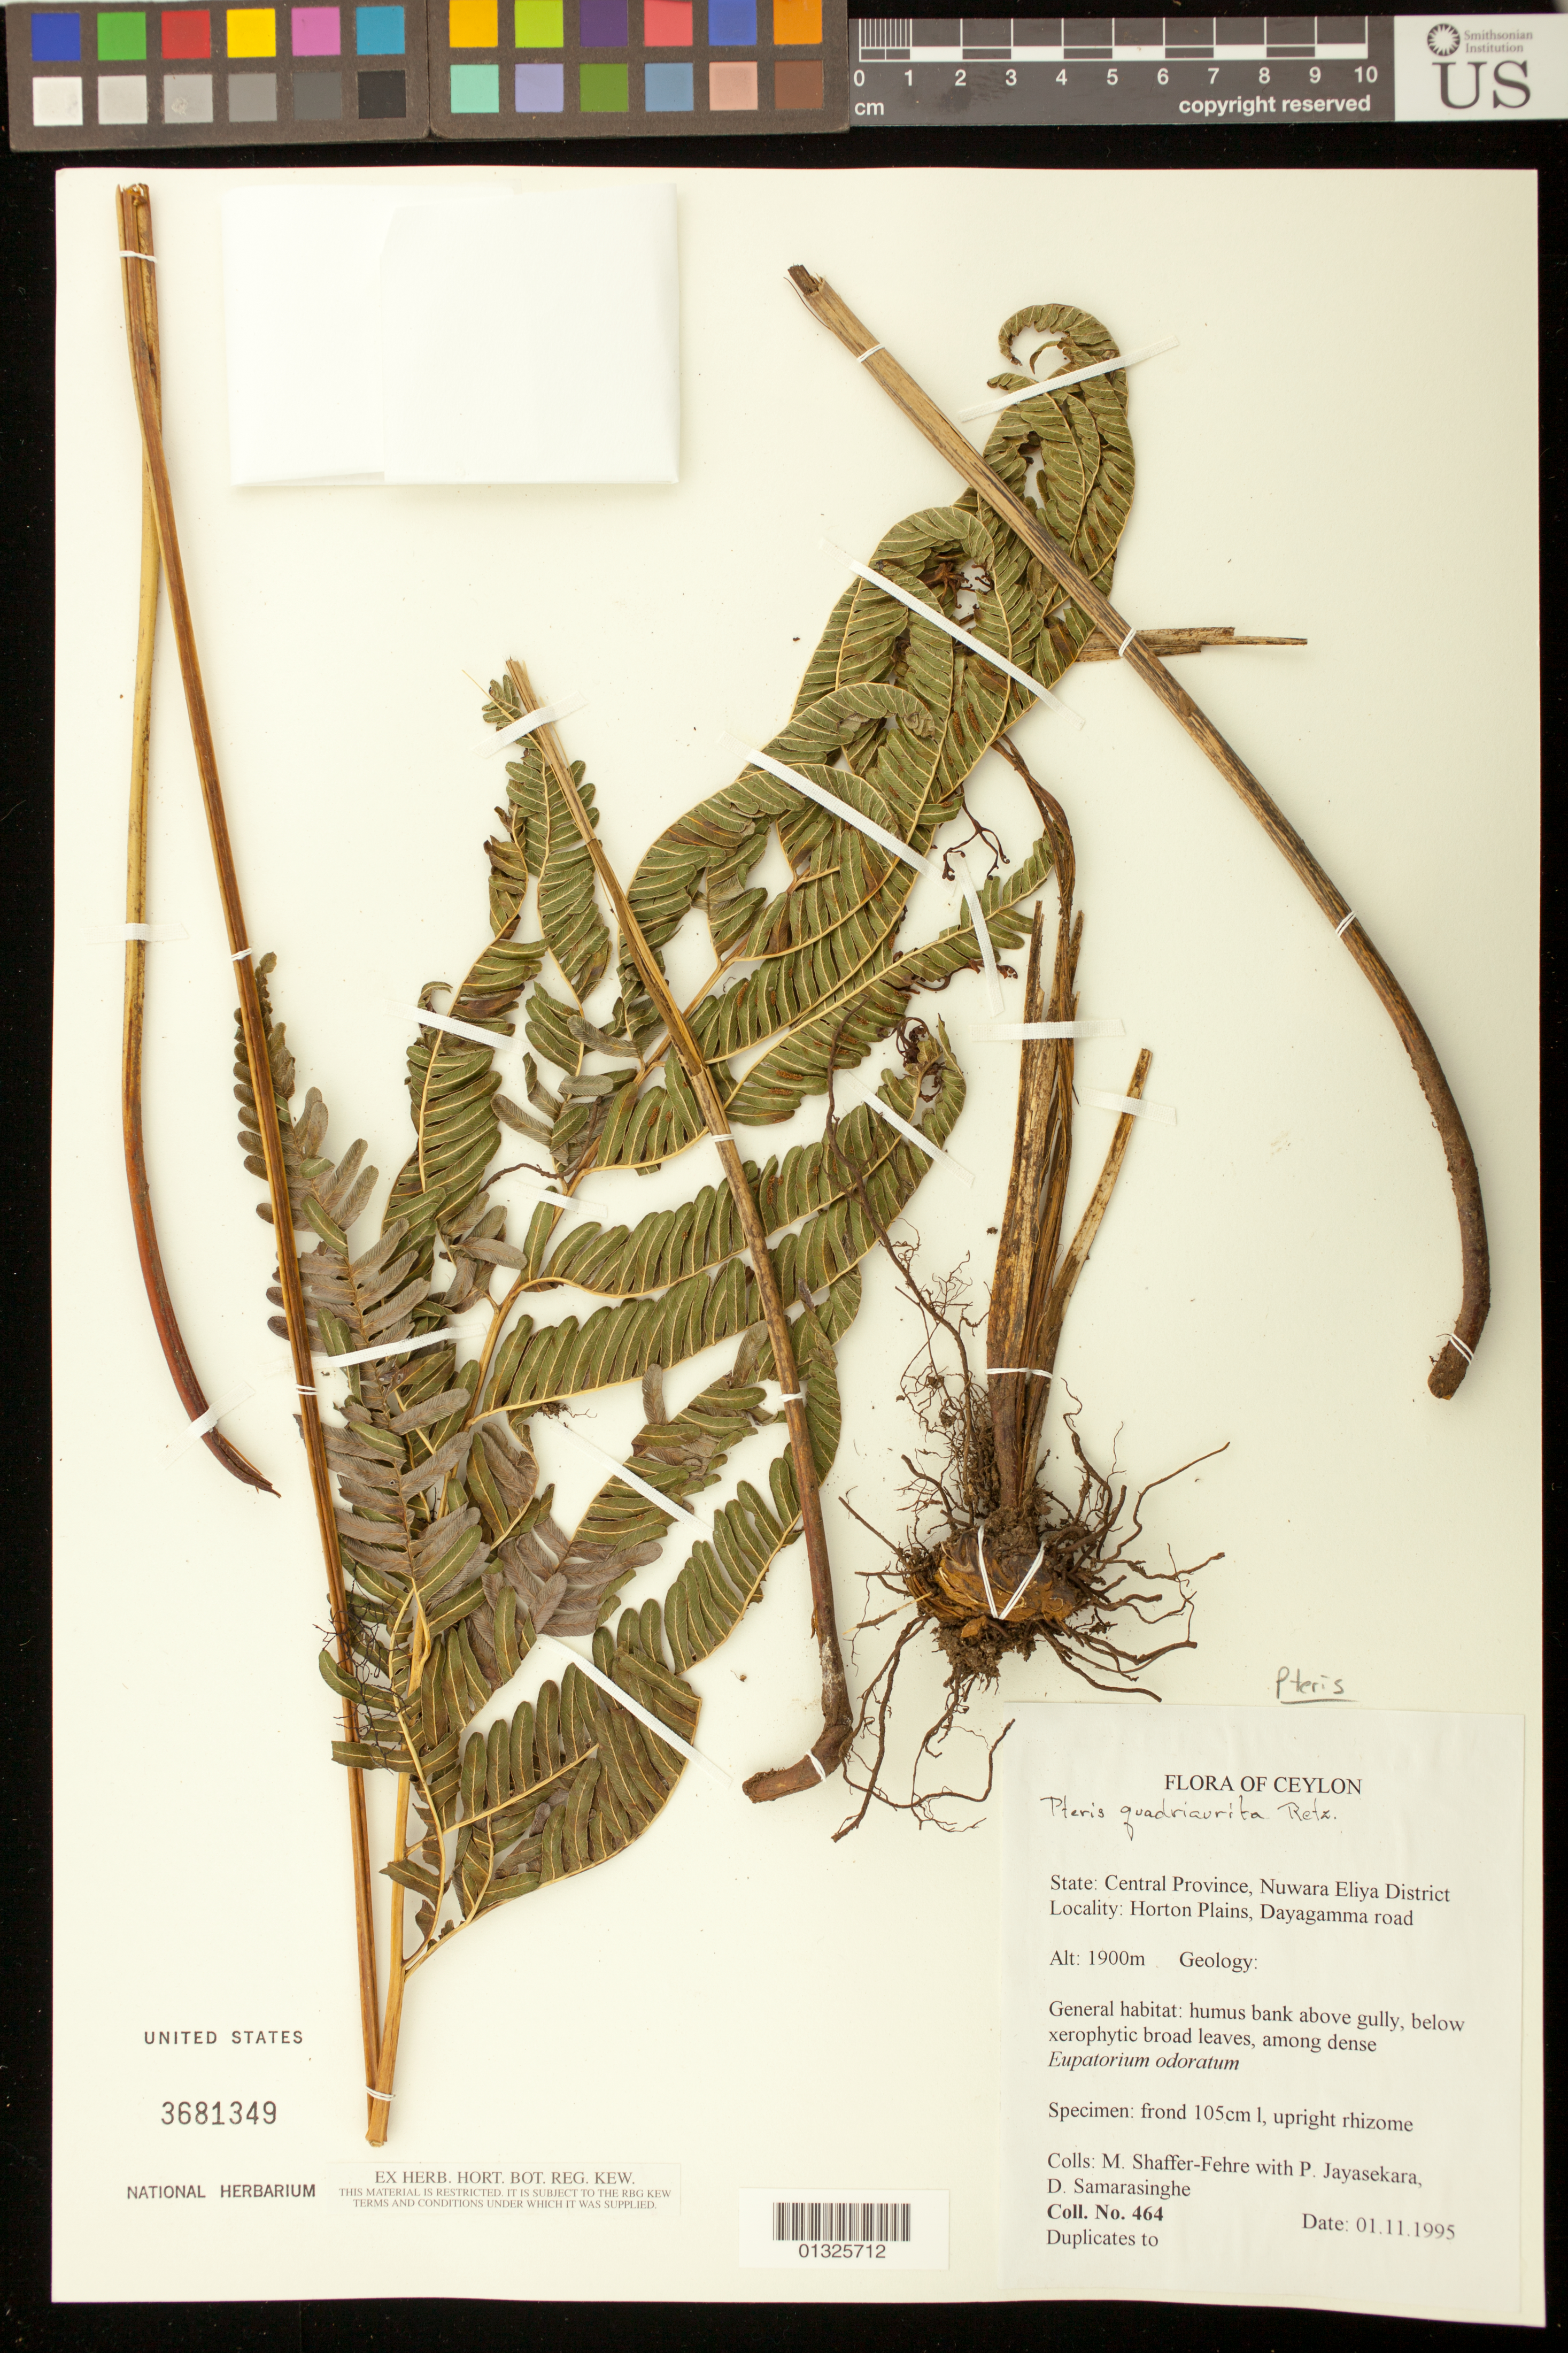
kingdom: Plantae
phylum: Tracheophyta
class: Polypodiopsida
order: Polypodiales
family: Pteridaceae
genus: Pteris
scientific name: Pteris quadriaurita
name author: Retz.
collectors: M. Shaffer-Fehre, P. Jayasekara & D. Samarasinghe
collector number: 464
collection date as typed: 01.11.1995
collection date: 1995-01-11 or 1995-11-01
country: Sri Lanka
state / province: Central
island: Ceylon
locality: Nuwara Eliya District, Horton Plains, Dayagamma Road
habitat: humus bank above gully.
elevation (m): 1900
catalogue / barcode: US 3681349